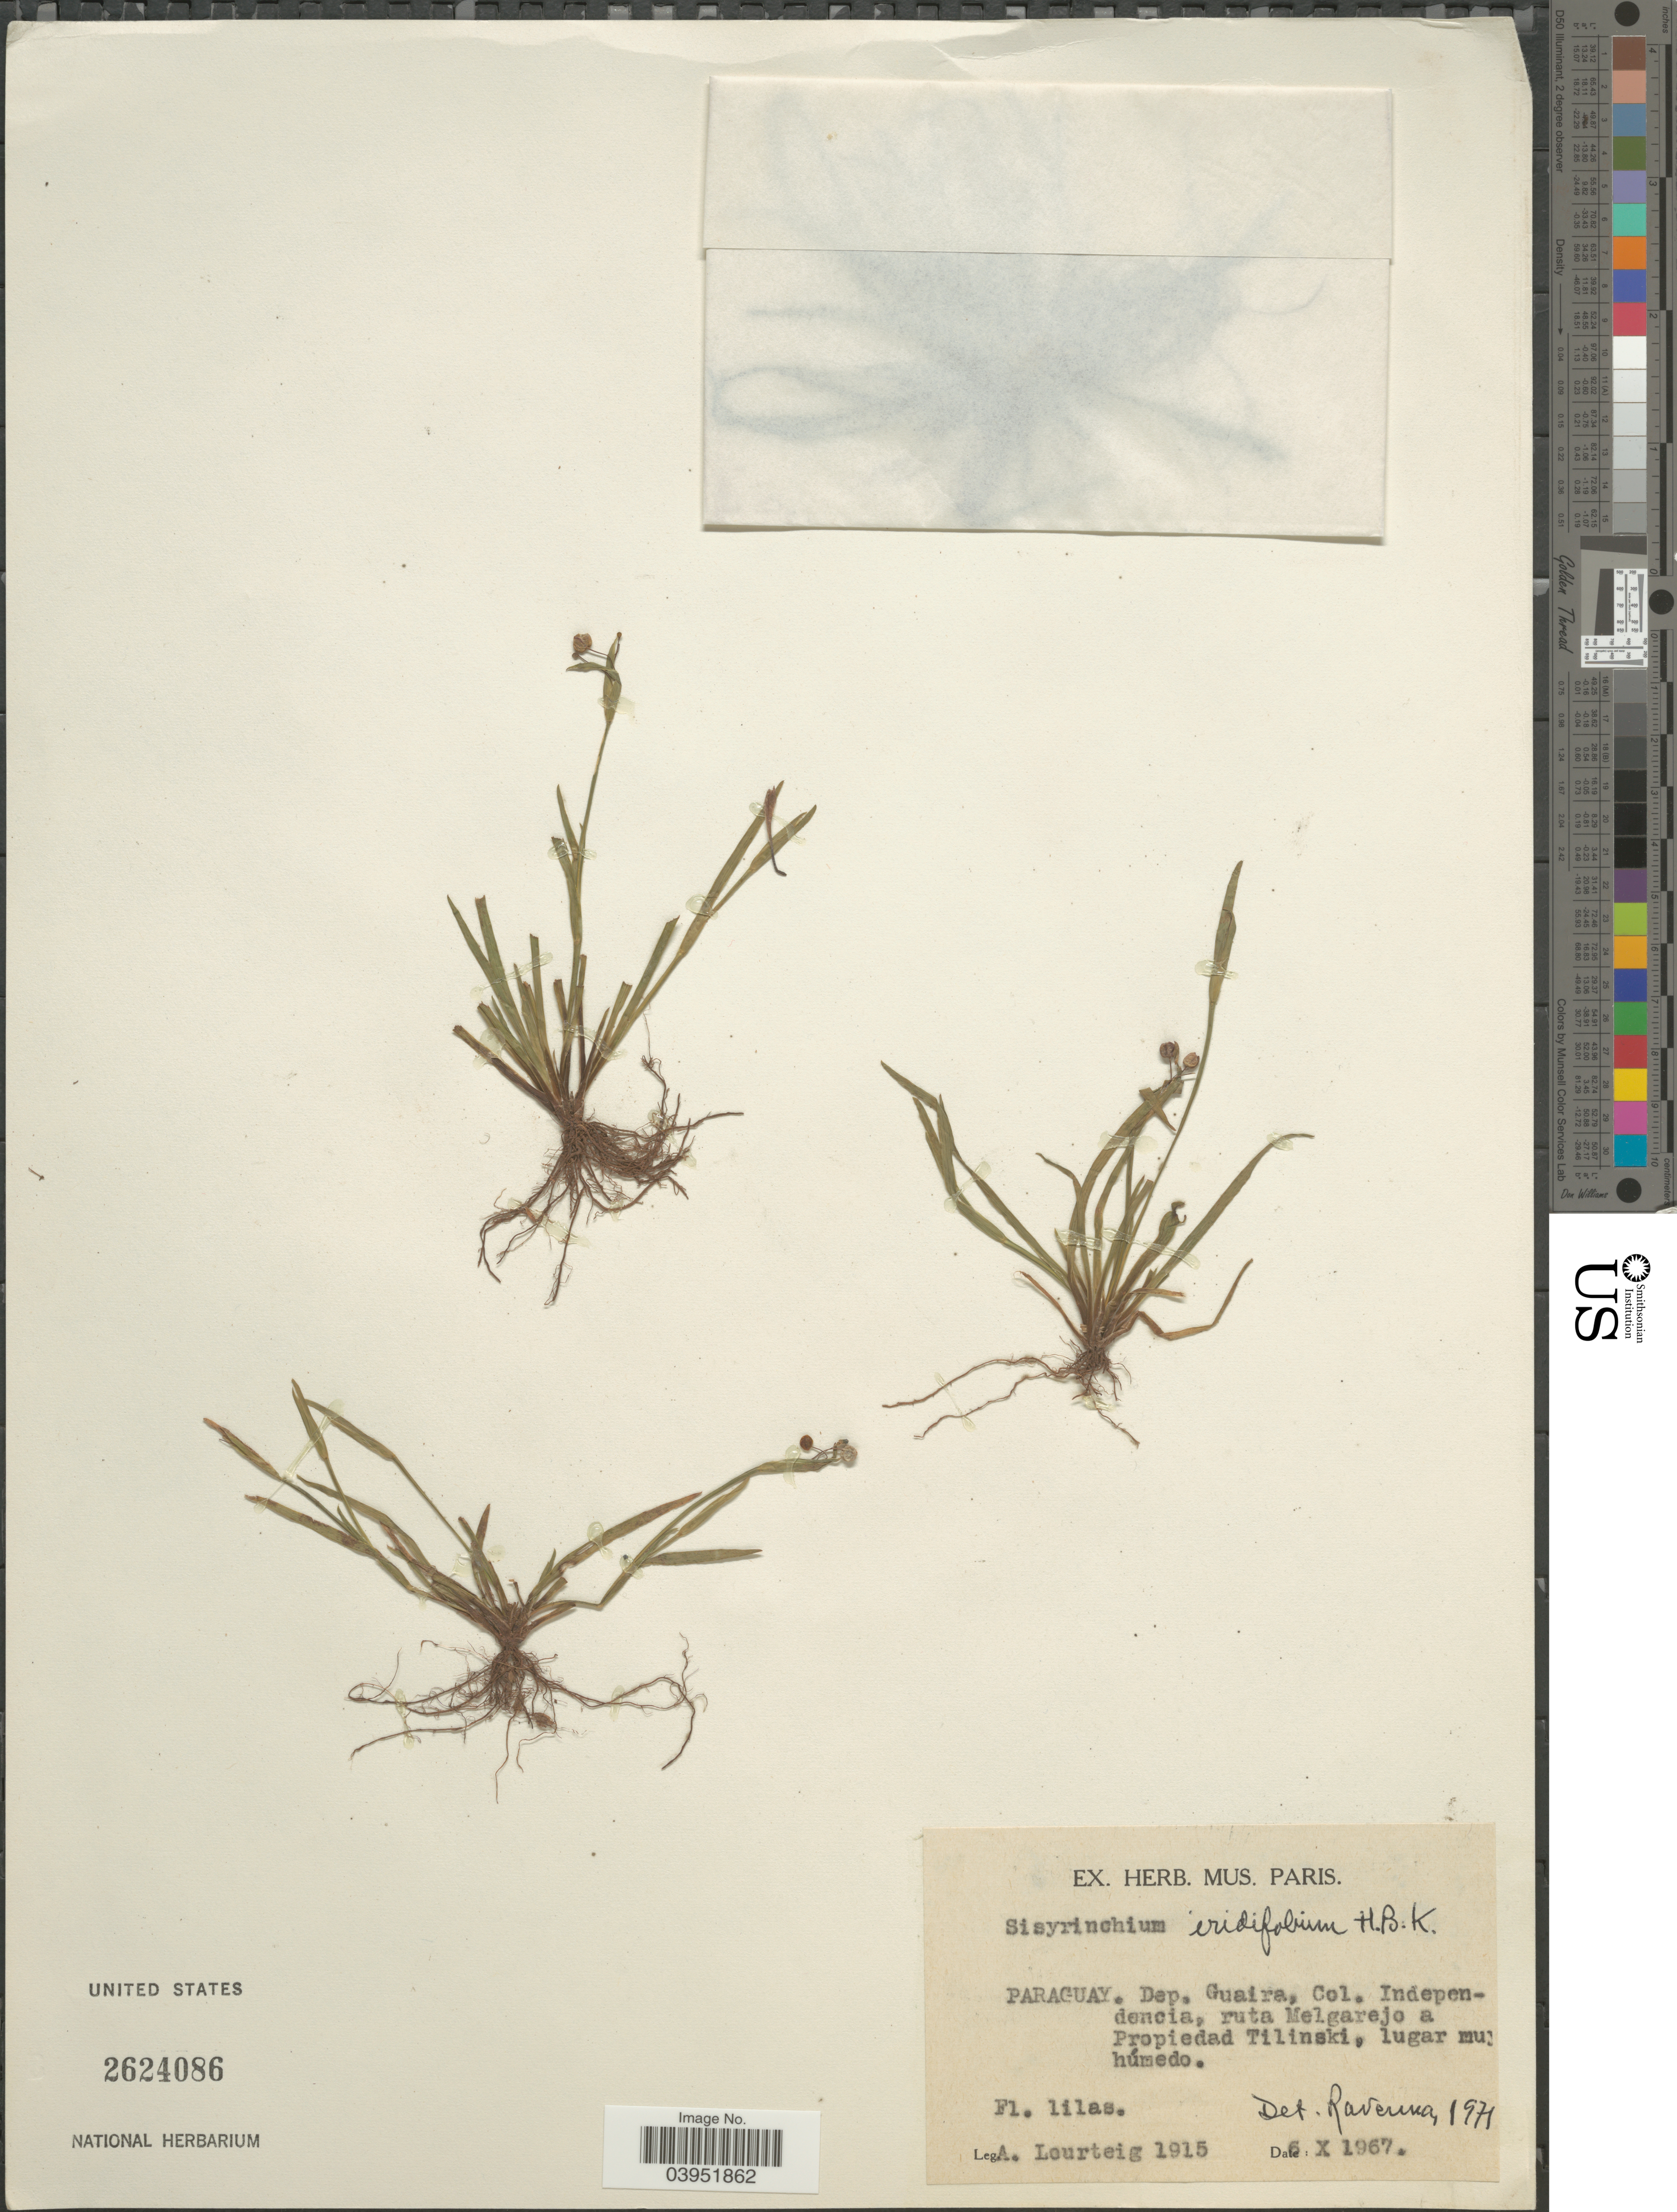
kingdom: Plantae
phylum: Tracheophyta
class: Liliopsida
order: Asparagales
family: Iridaceae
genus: Sisyrinchium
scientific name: Sisyrinchium sp.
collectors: A. Lourteig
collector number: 1915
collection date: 1967-10-06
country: Paraguay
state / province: Guaira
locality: Dep. Guaira, Col. Independencia, ruta Melgarejo a Propiedad Tilinski, lugar muy húmedo.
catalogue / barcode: US 2624086